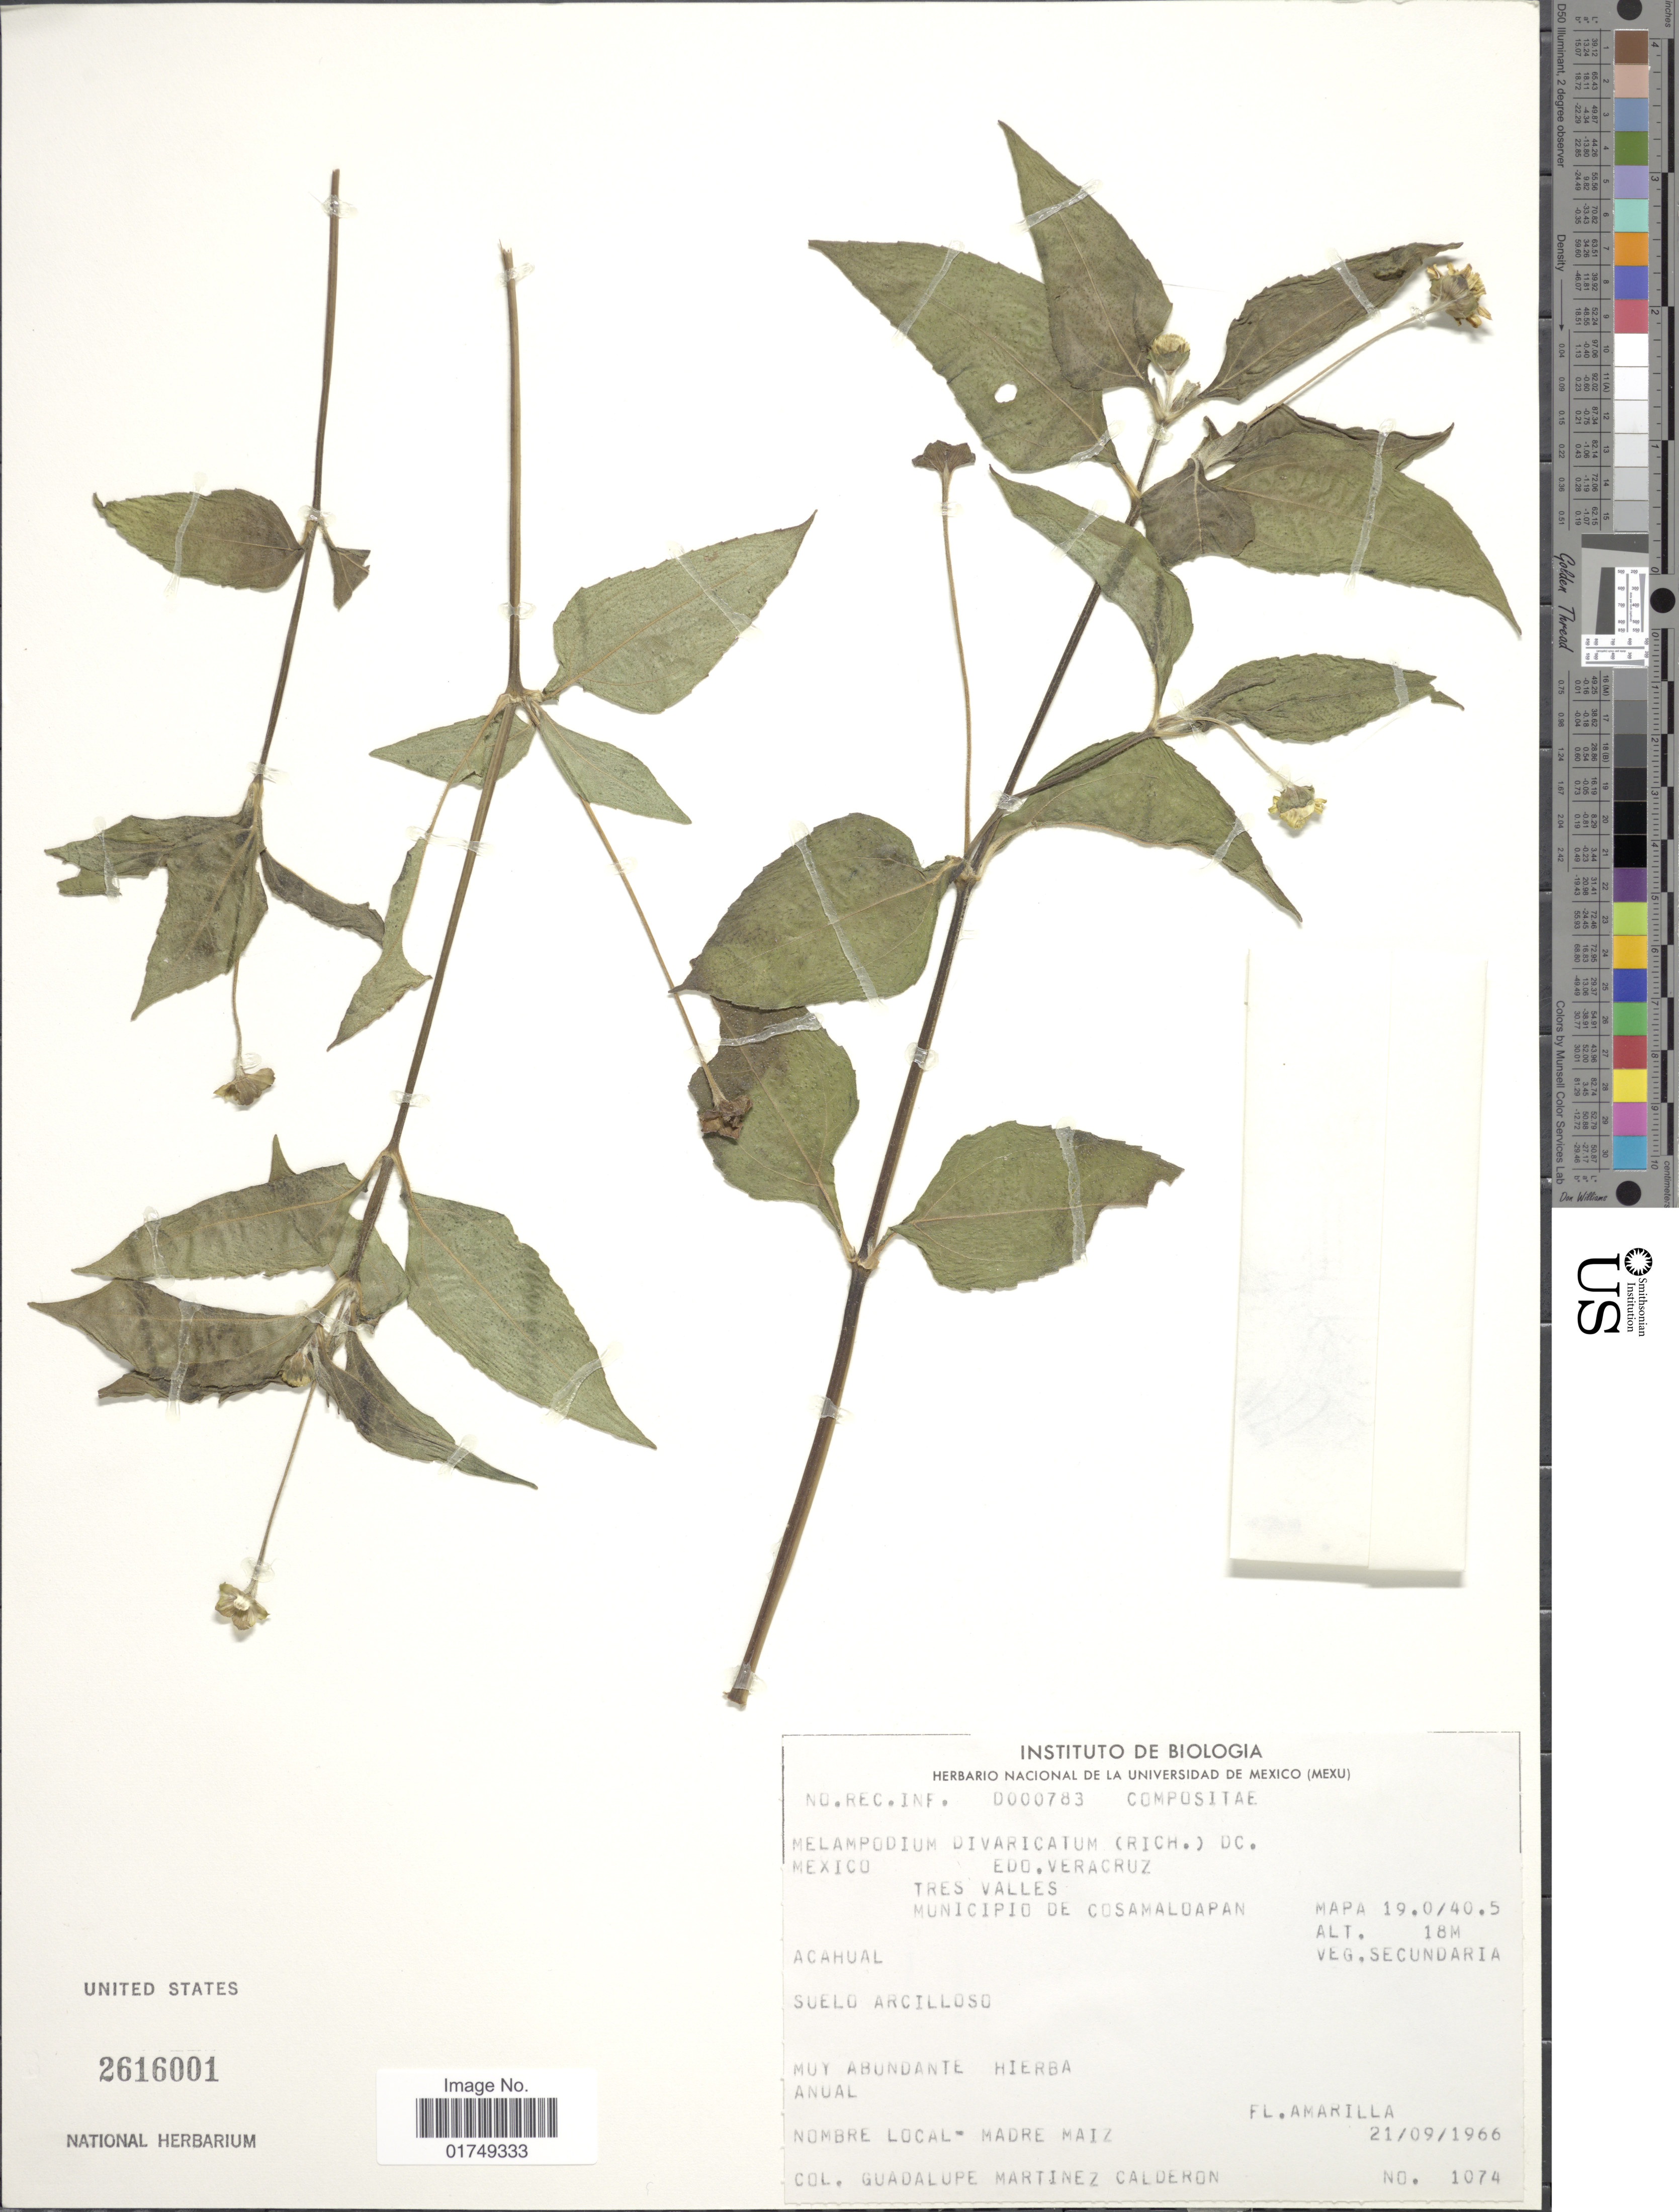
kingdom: Plantae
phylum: Tracheophyta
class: Magnoliopsida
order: Asterales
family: Asteraceae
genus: Melampodium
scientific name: Melampodium divaricatum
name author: (Rich.) DC.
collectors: G. Martinez-C.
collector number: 1074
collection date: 1966-09-21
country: Mexico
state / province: Veracruz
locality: Edo. Veracruz, Tres Valles, Municipio de Cosamaldapan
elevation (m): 18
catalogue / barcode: US 2616001